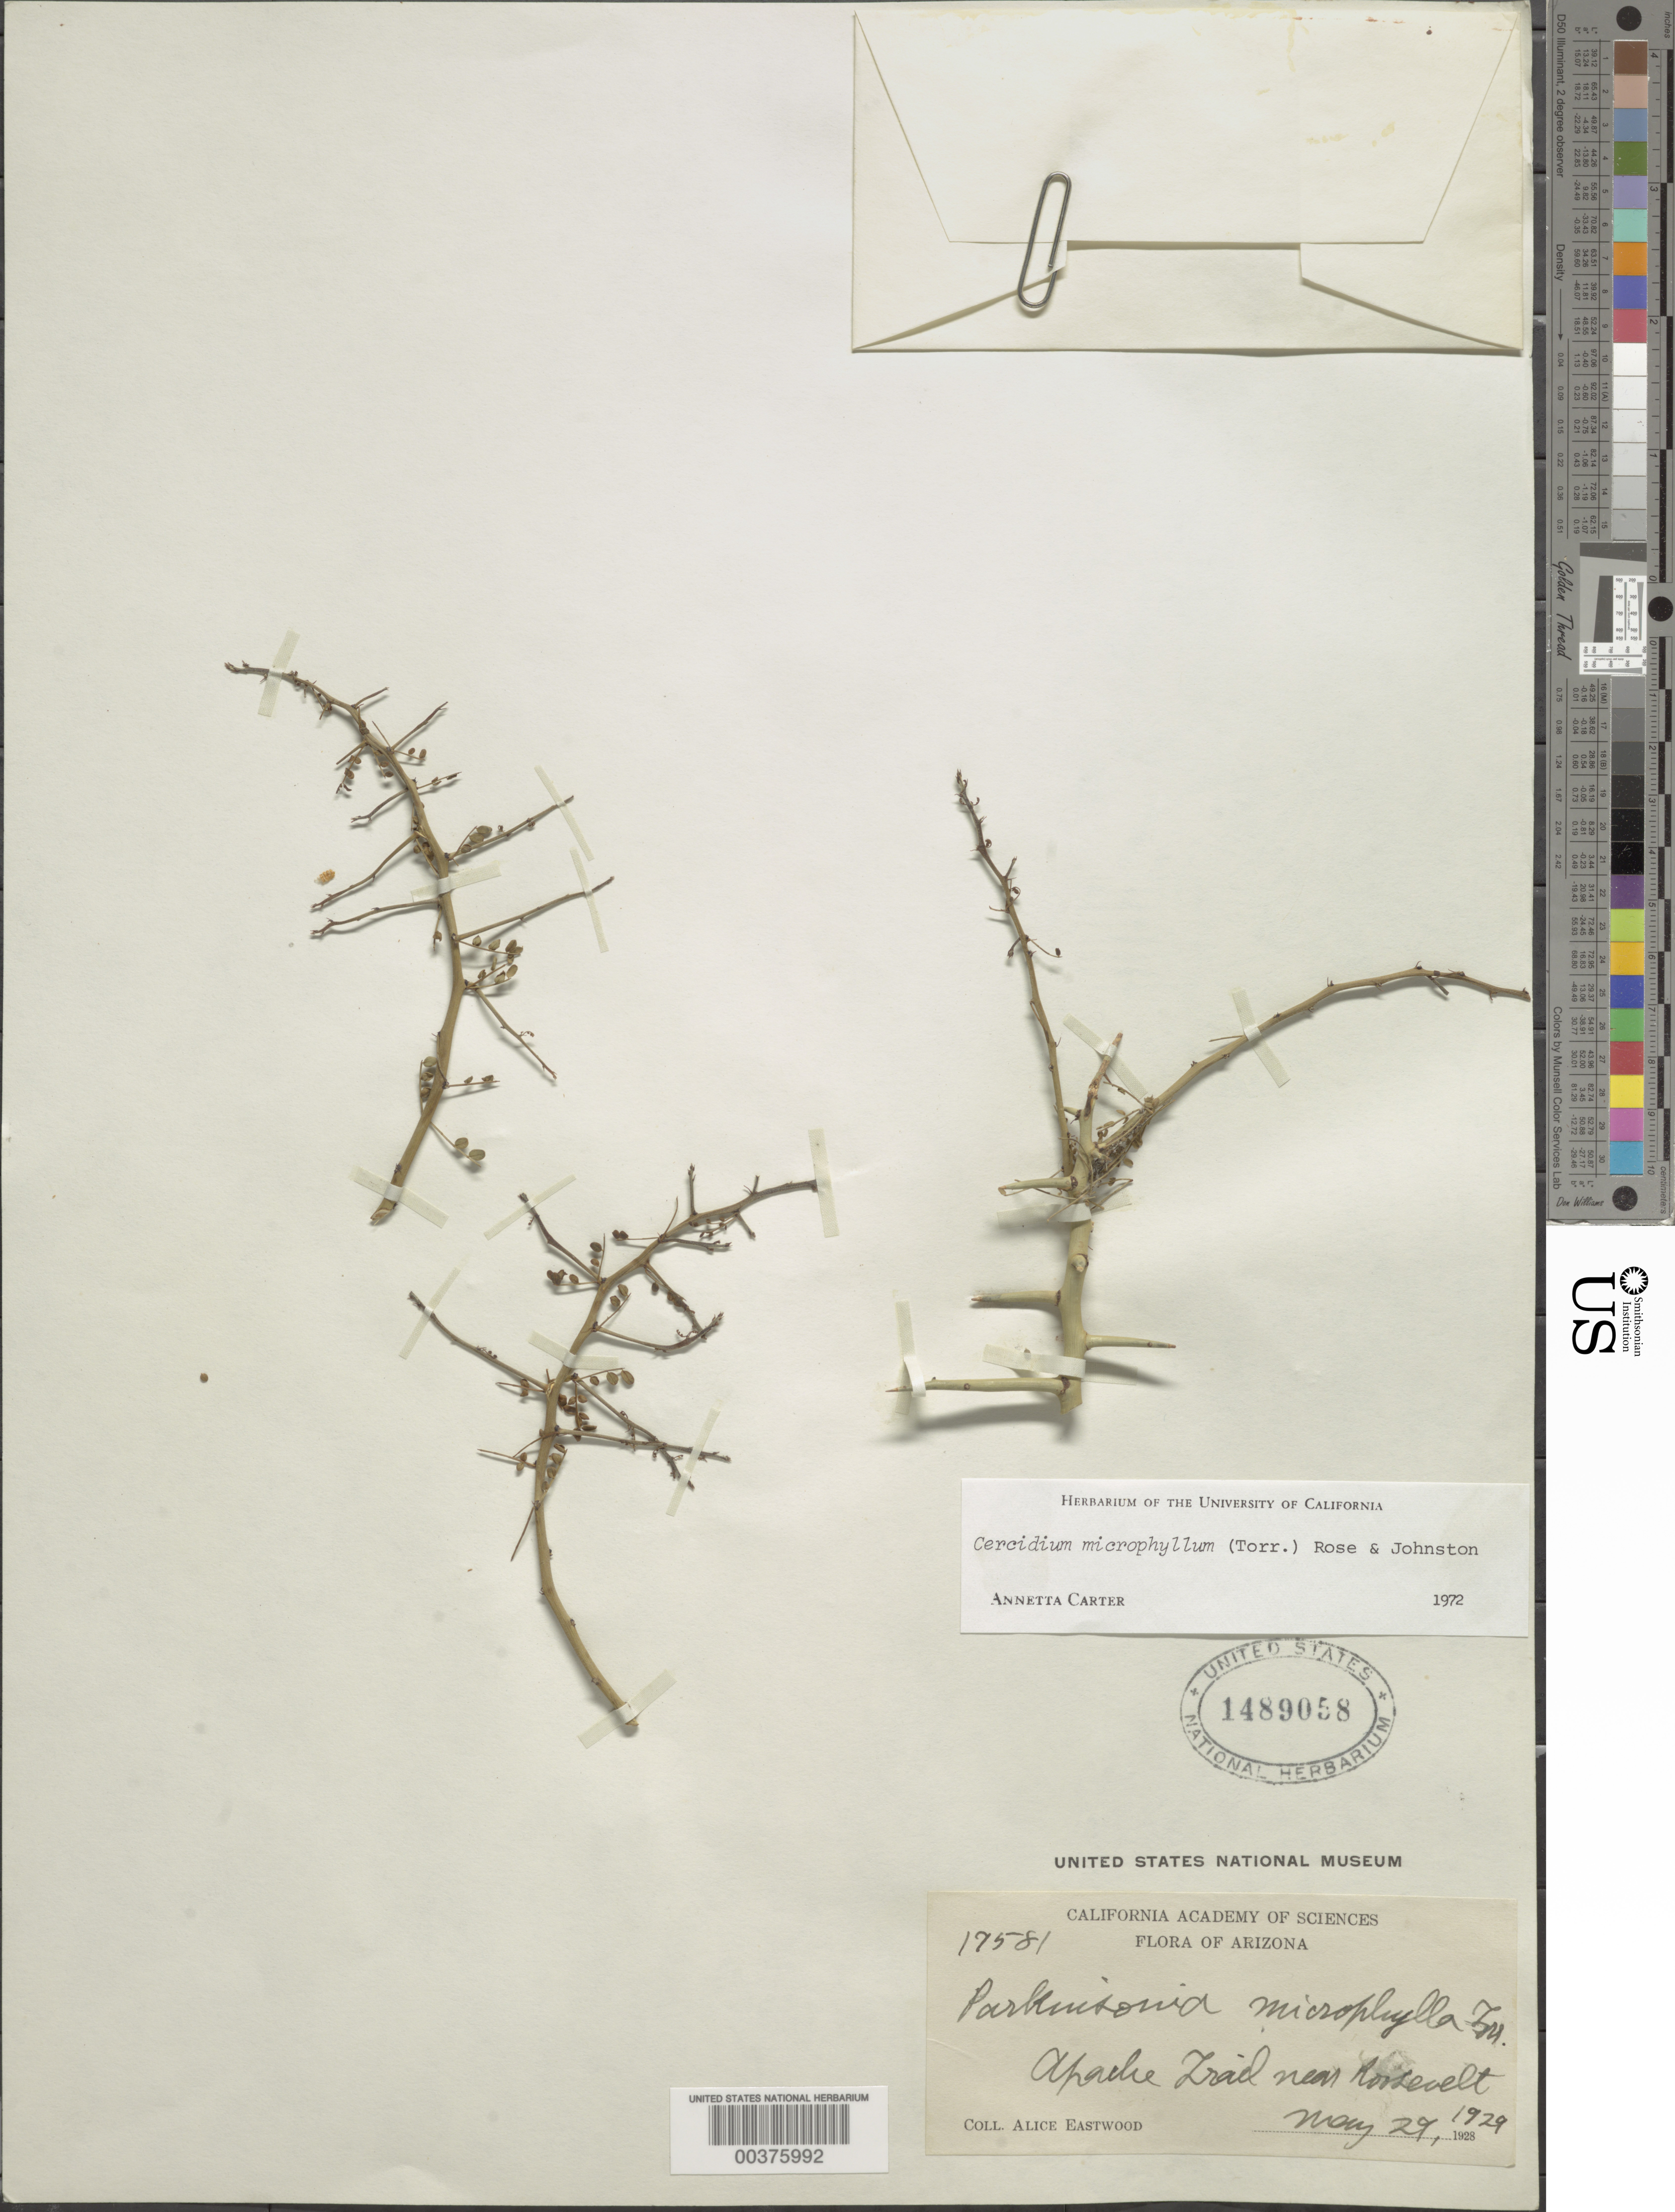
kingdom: Plantae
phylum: Tracheophyta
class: Magnoliopsida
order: Fabales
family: Fabaceae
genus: Parkinsonia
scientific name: Parkinsonia microphylla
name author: Torr.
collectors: A. Eastwood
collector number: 17581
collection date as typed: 29 May 1929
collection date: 1929-05-29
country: United States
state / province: Arizona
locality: Apache trail near roosevelt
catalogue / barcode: US 1489058